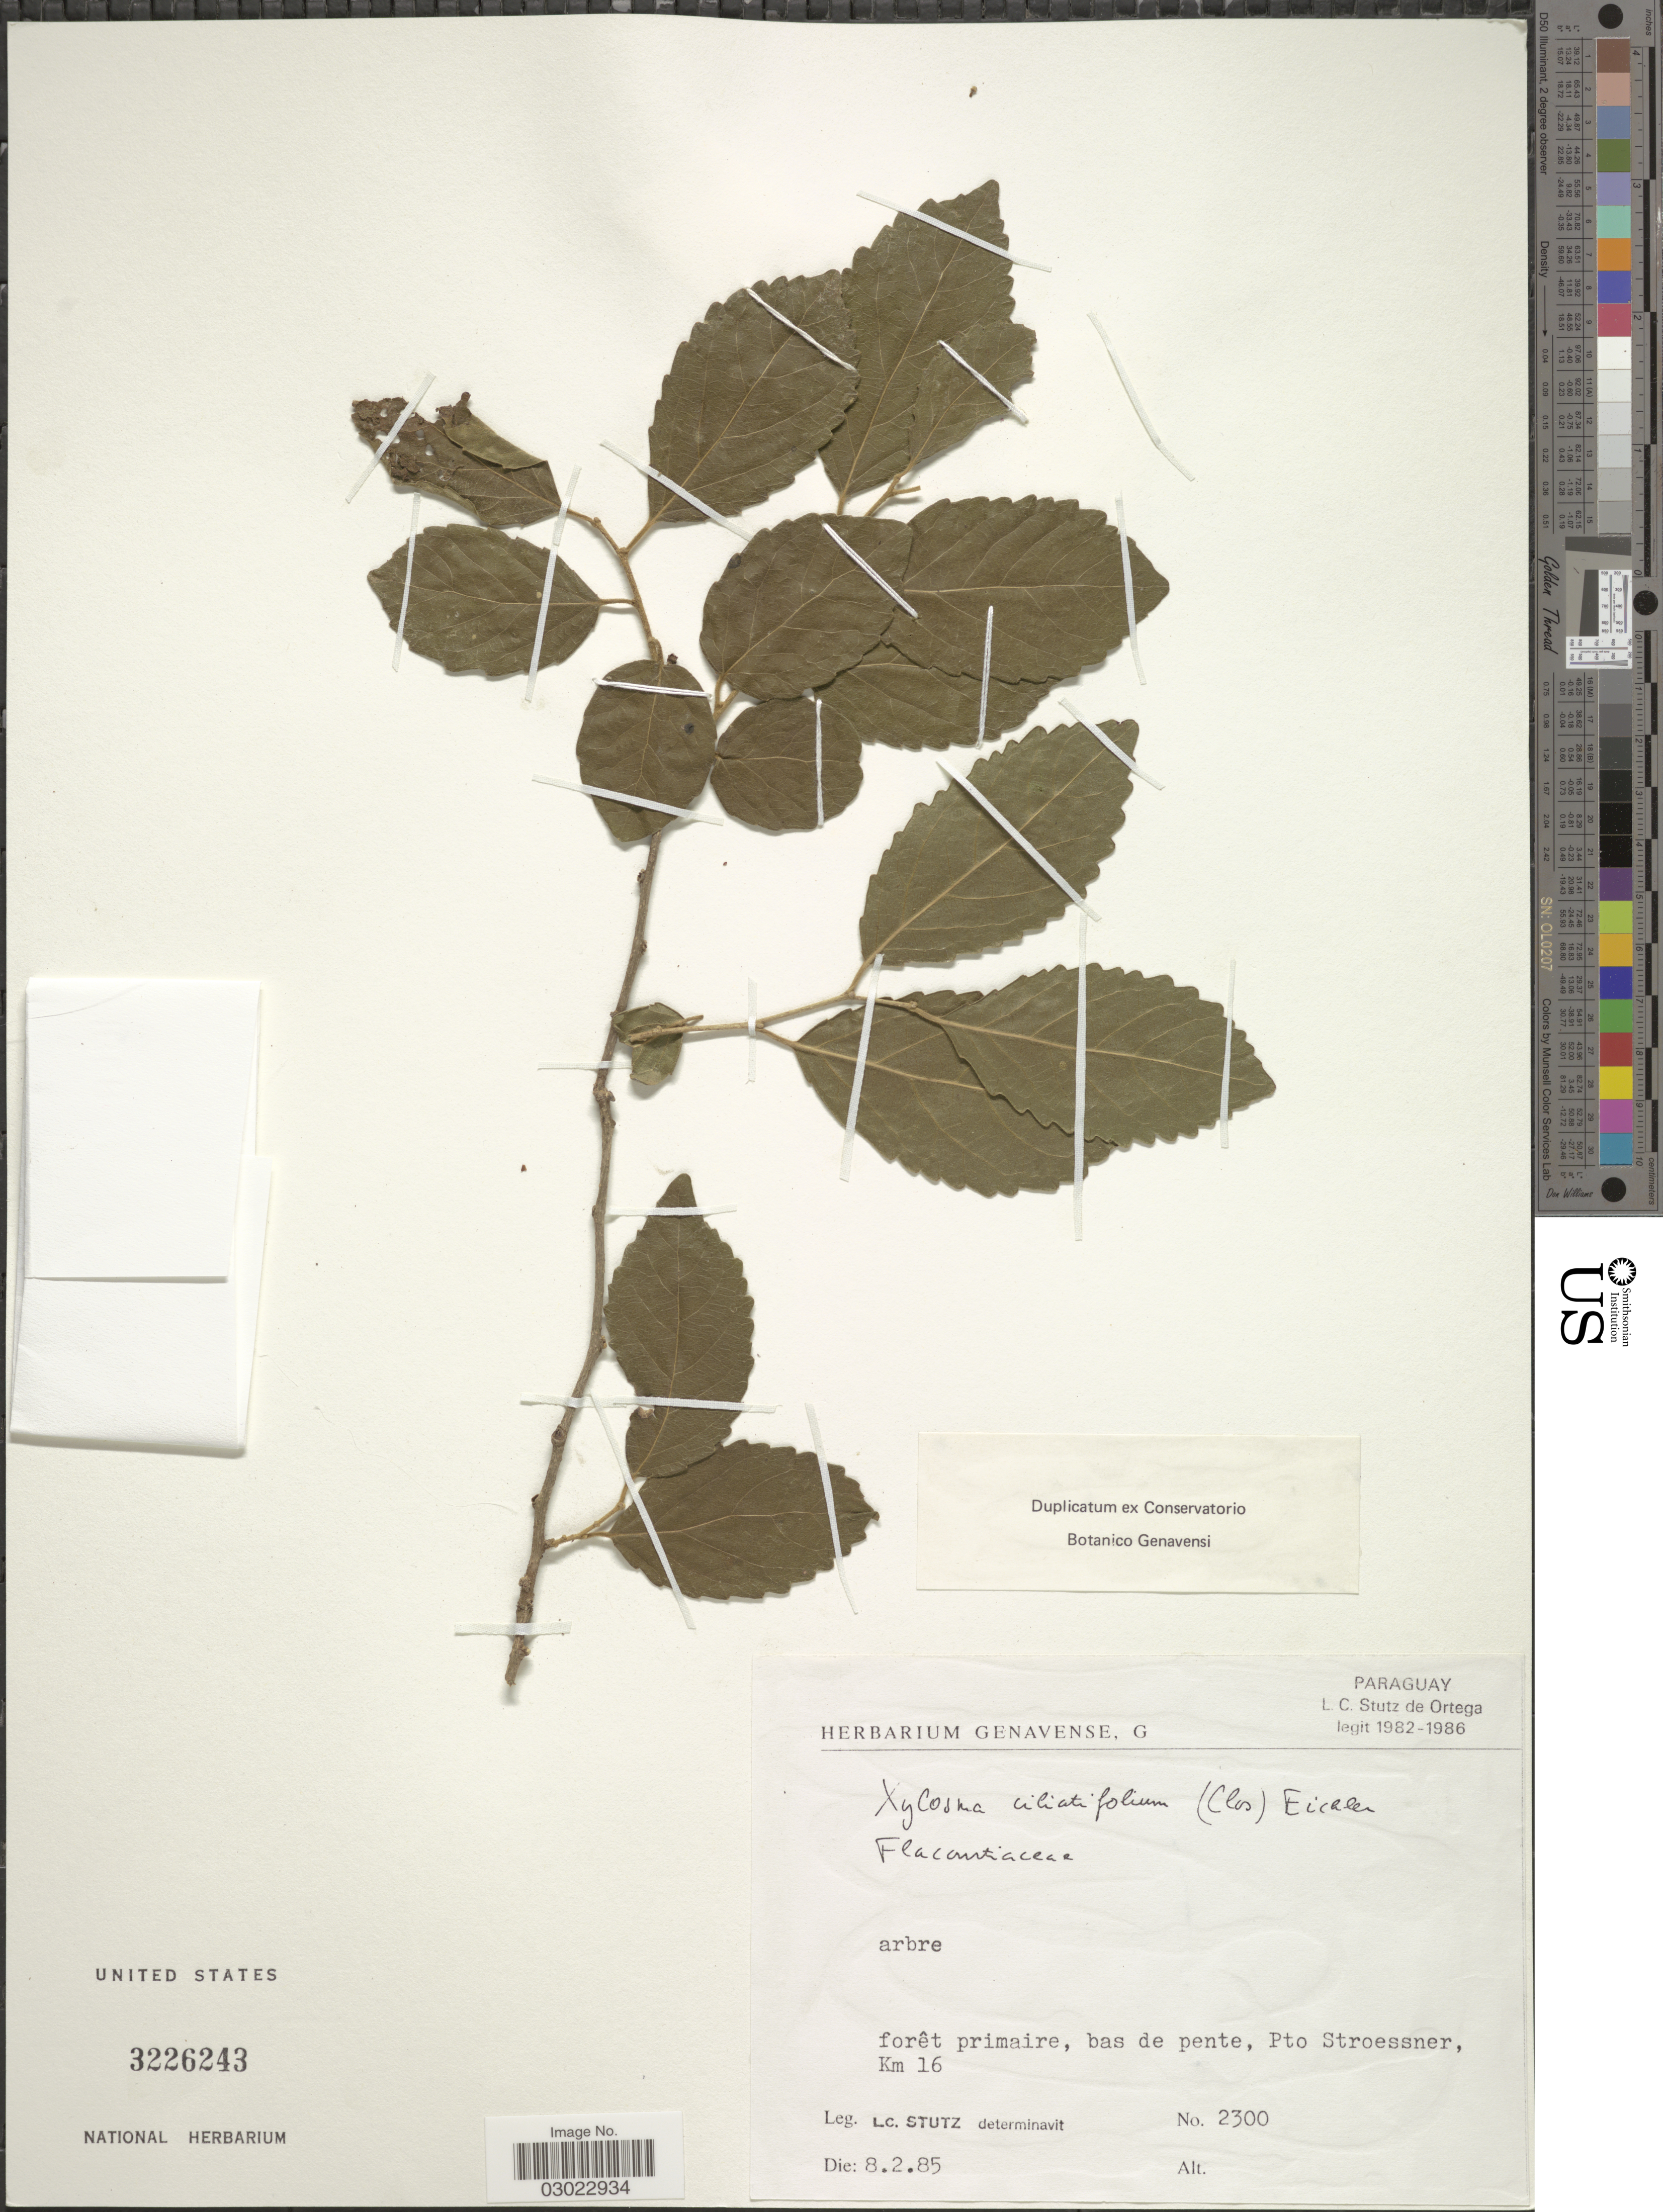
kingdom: Plantae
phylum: Tracheophyta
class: Magnoliopsida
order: Malpighiales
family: Salicaceae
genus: Xylosma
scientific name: Xylosma ciliatifolia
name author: (Clos) Eichler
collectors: L. C. Stutz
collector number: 2300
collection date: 1985-02-08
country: Paraguay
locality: Pto Stroessner, Km 16.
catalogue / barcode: US 3226243